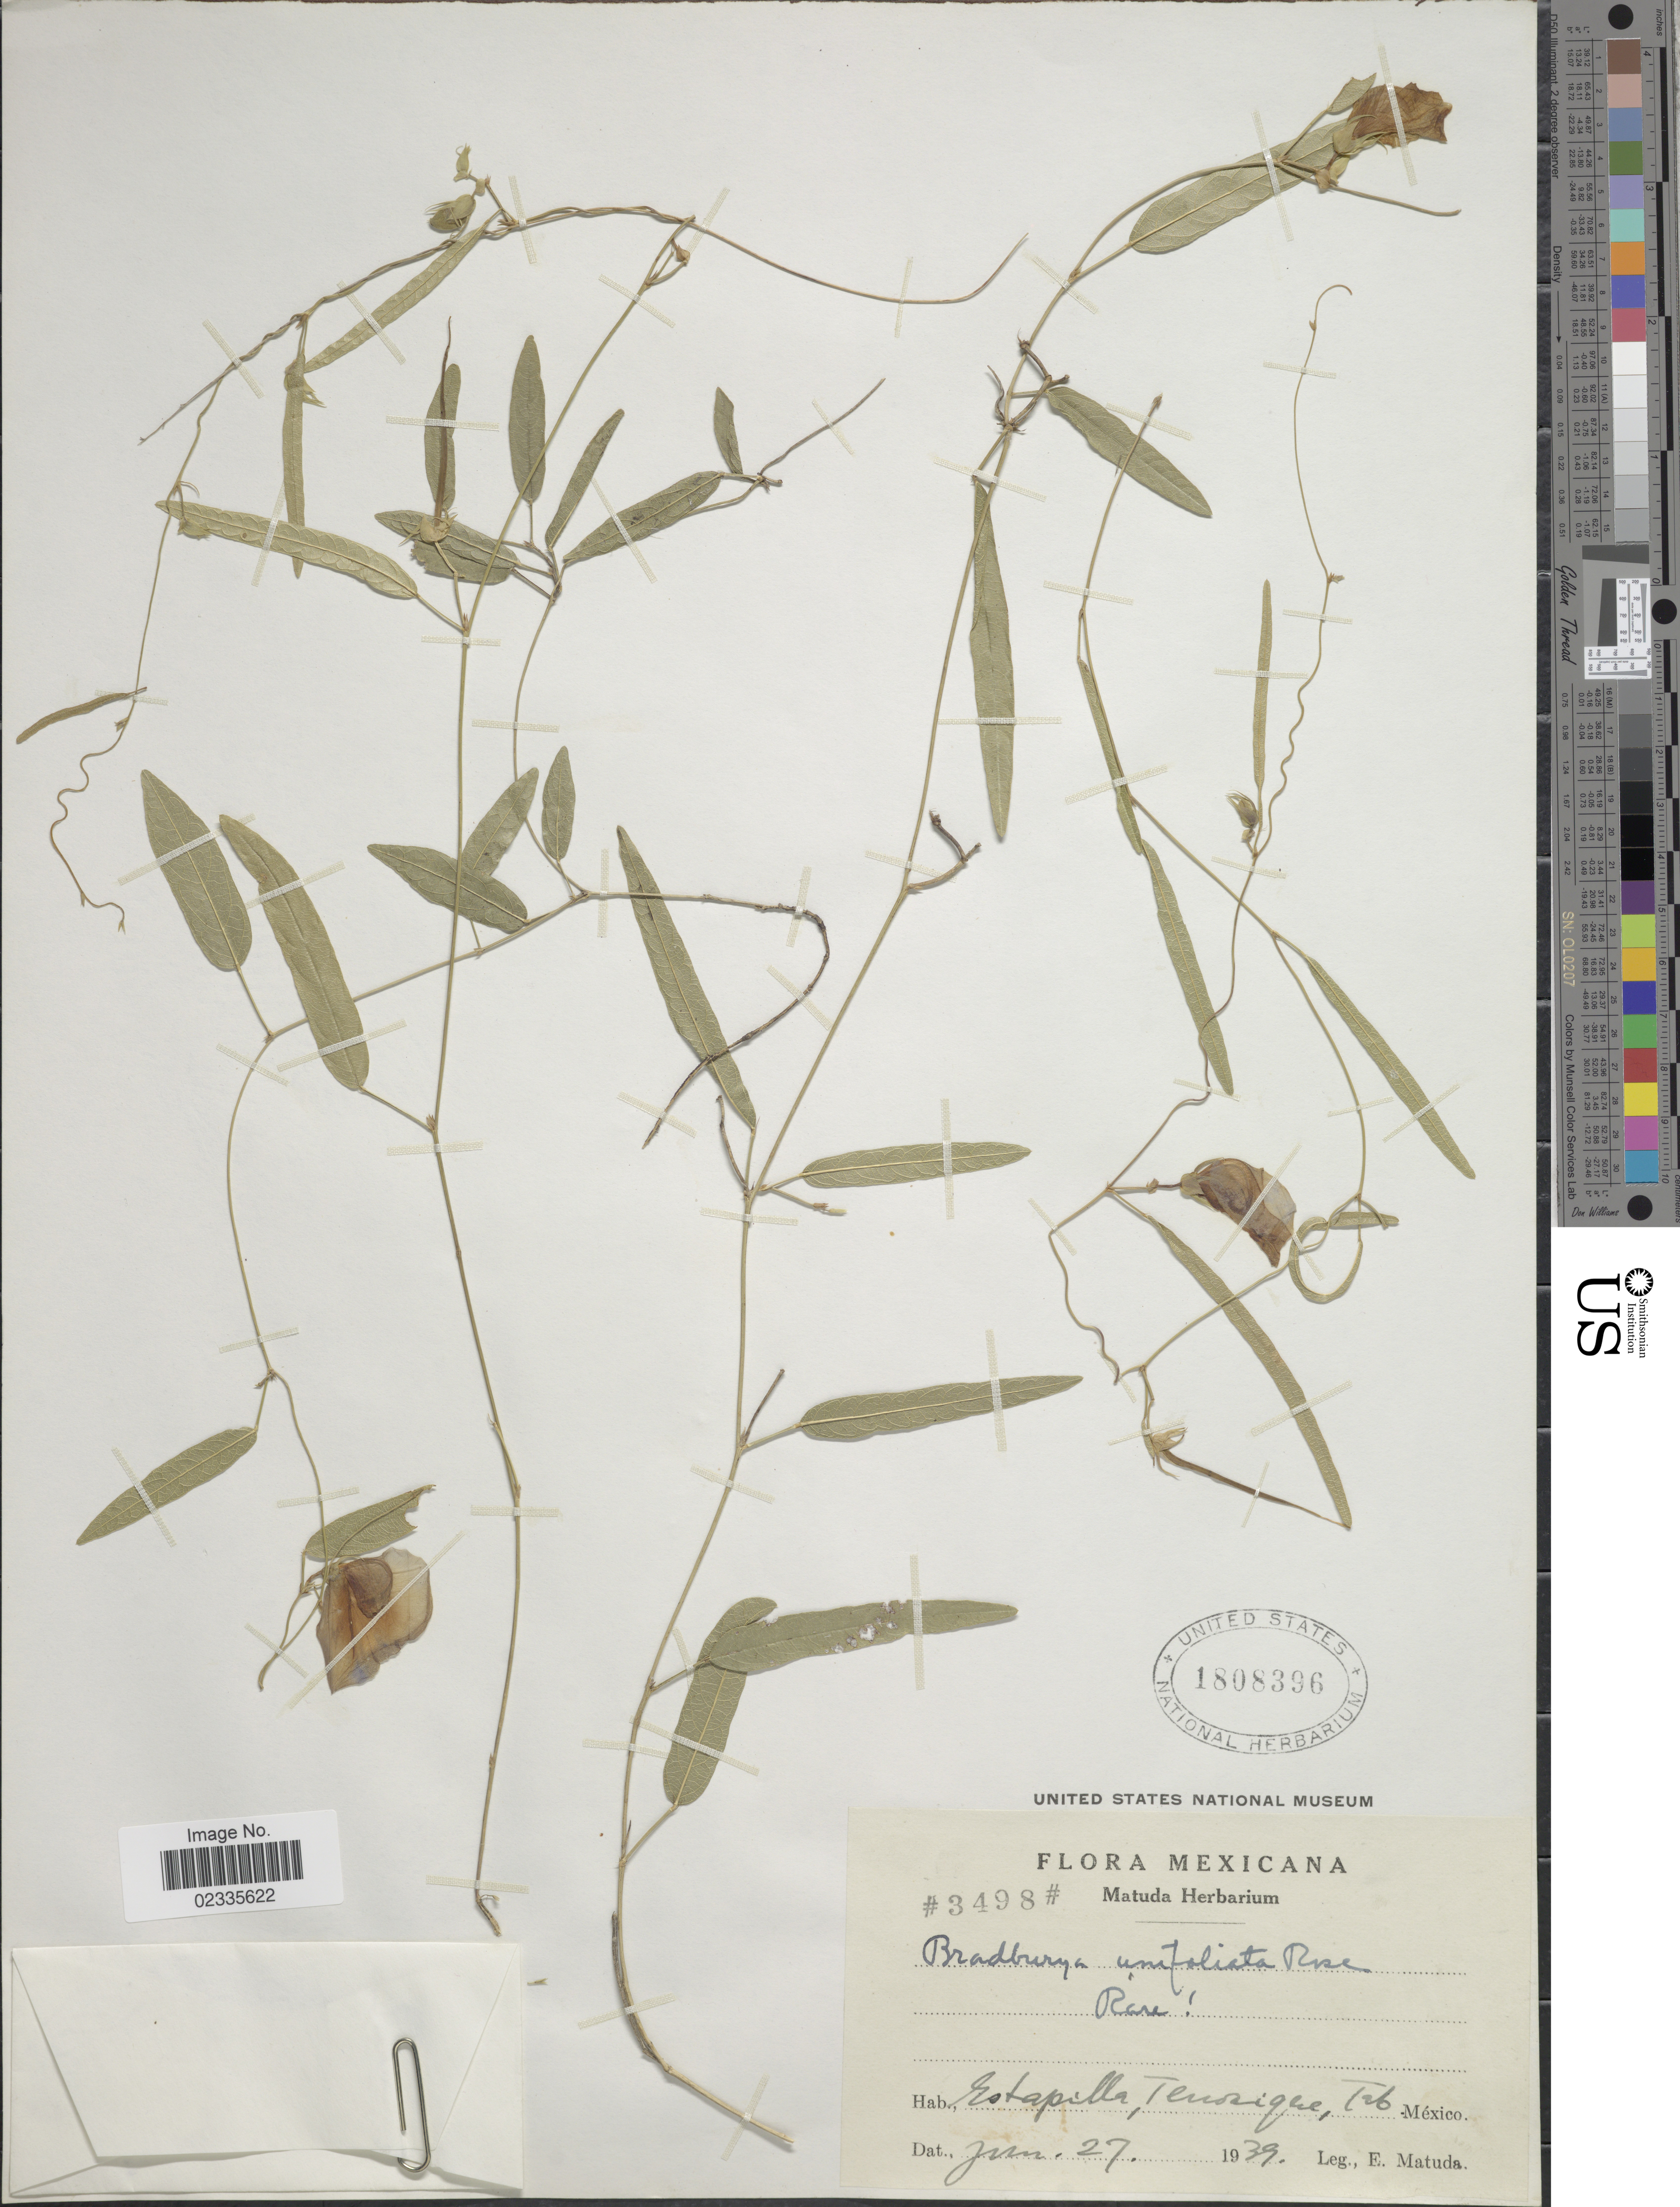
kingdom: Plantae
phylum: Tracheophyta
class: Magnoliopsida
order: Fabales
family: Fabaceae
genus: Centrosema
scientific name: Centrosema unifoliatum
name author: (Rose) Lundell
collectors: E. Matuda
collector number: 3498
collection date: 1939-06-27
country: Mexico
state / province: Tabasco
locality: Estapilla, Teuorique, Tab.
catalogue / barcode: US 1808396